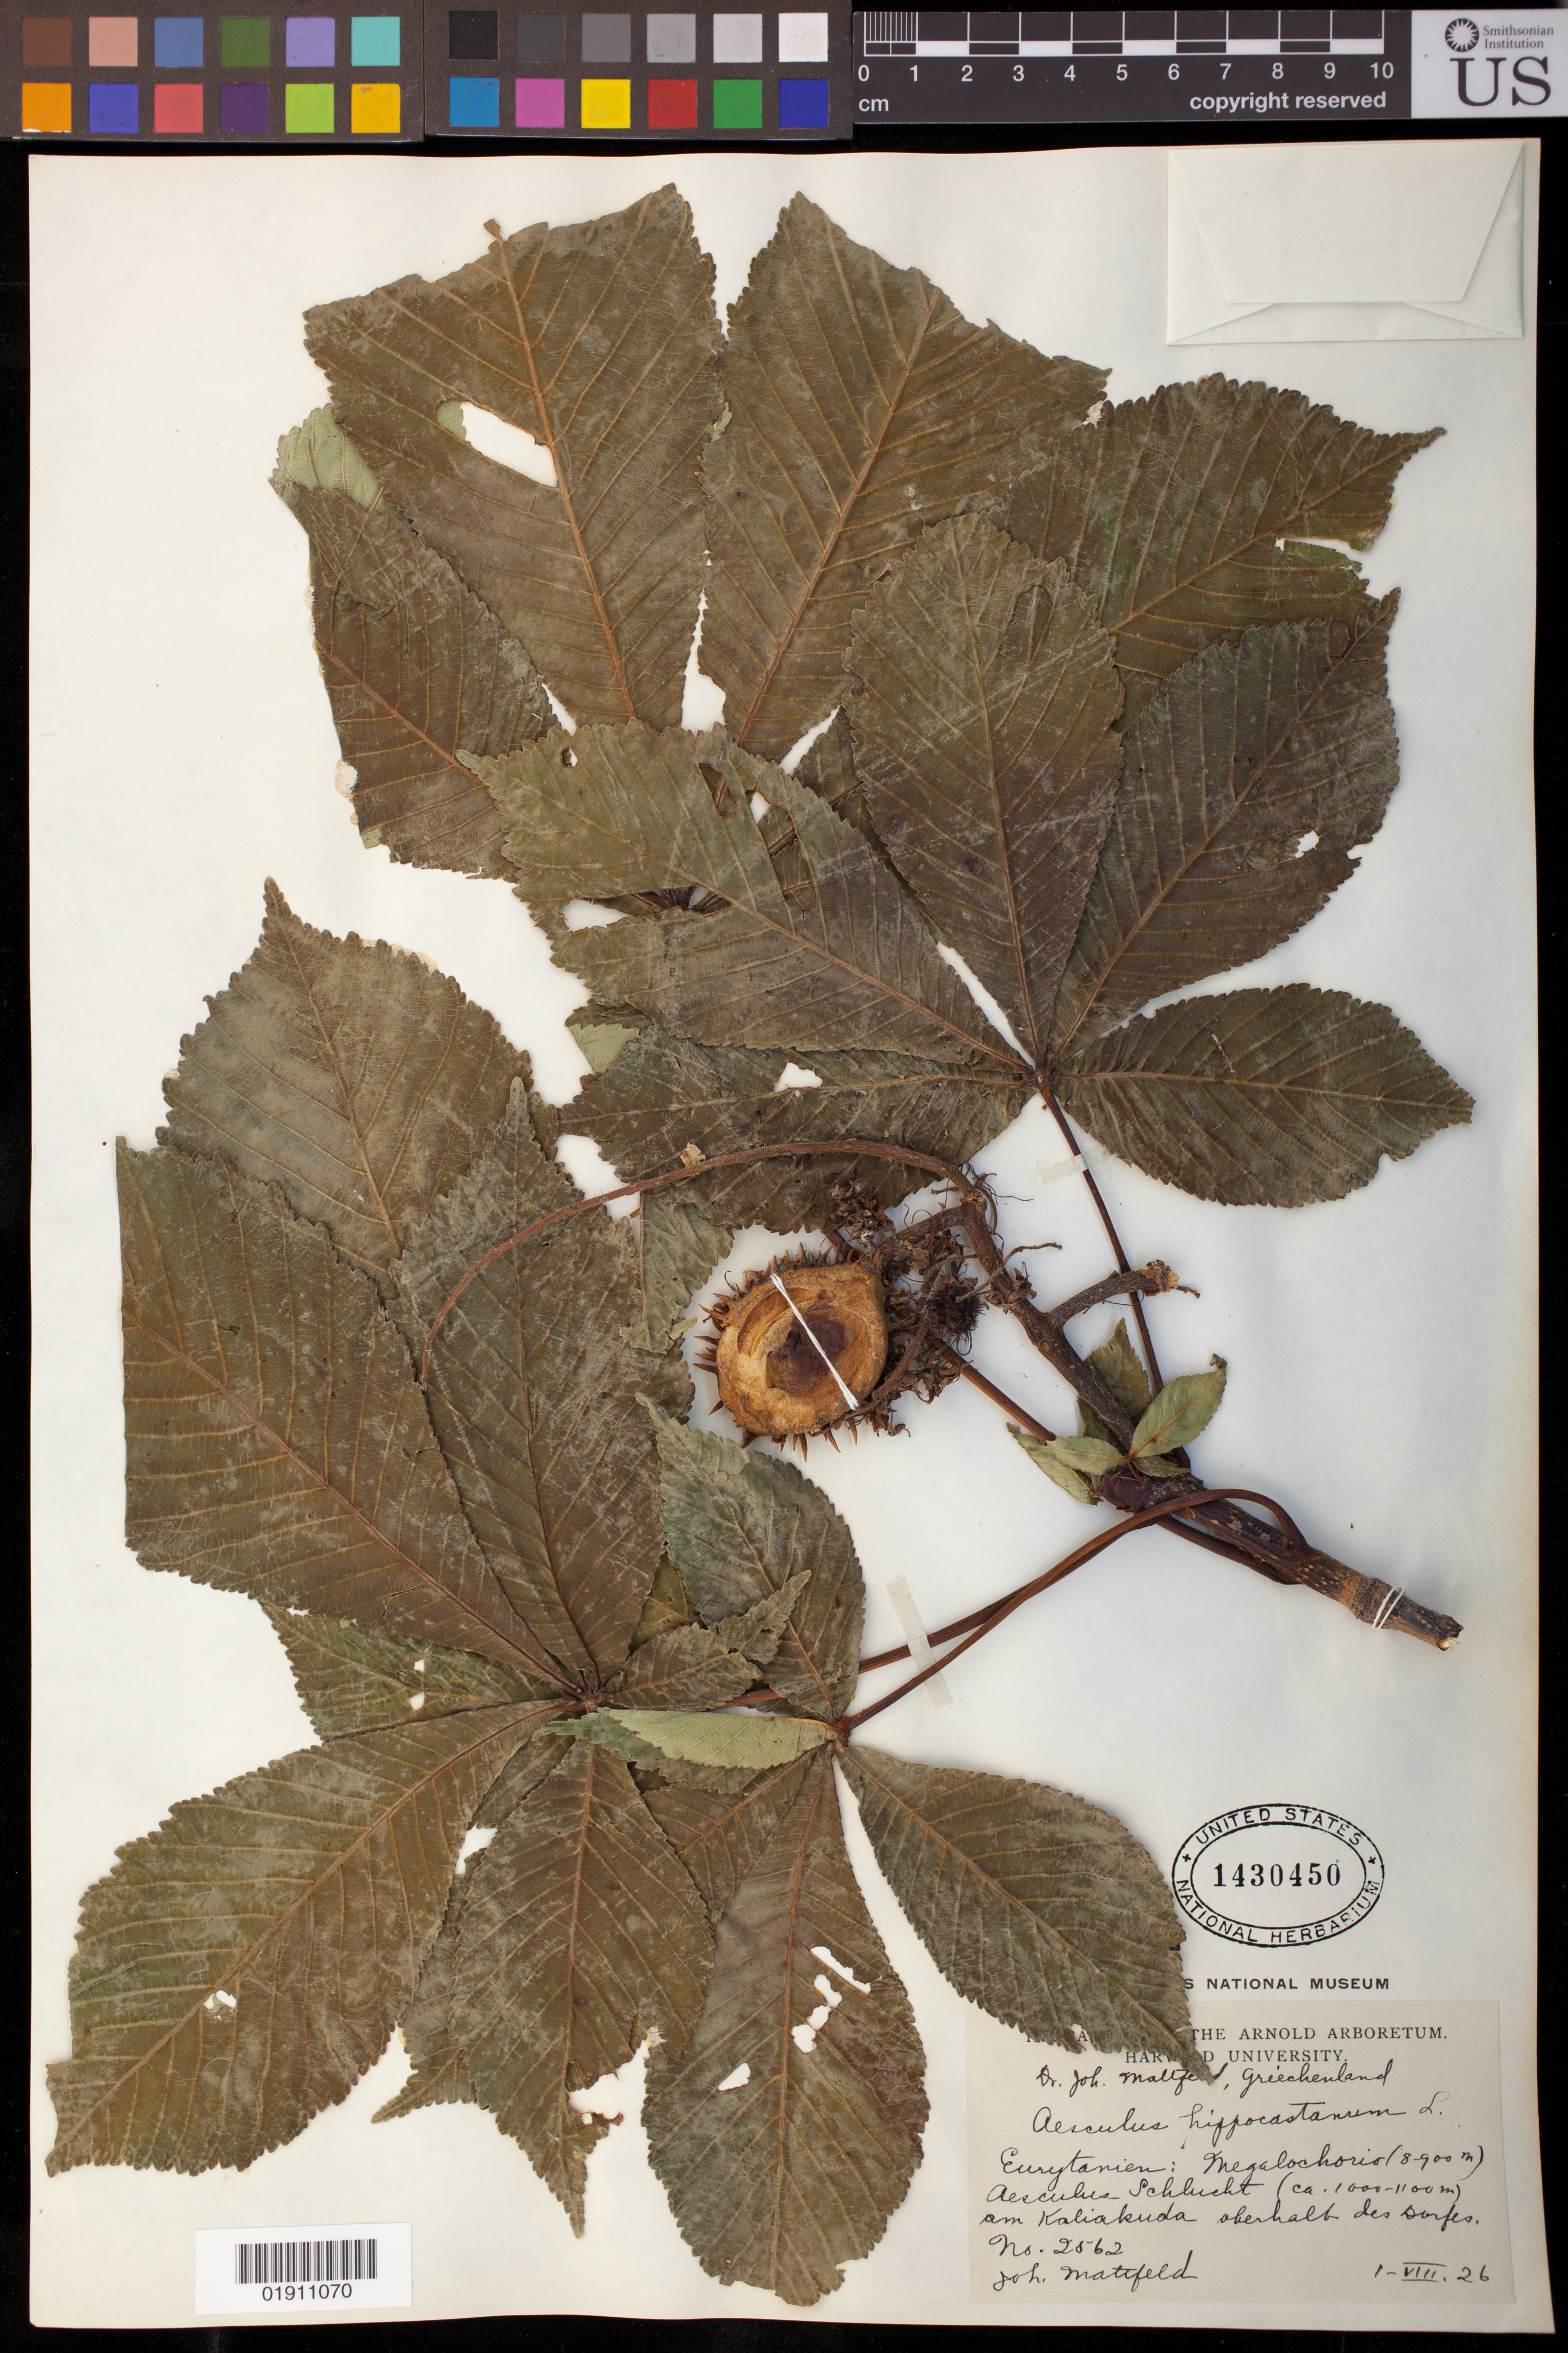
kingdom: Plantae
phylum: Tracheophyta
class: Magnoliopsida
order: Sapindales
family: Sapindaceae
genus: Aesculus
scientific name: Aesculus hippocastanum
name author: L.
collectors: J. Mattfeld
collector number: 2562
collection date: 1926-08-01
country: Greece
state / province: Central Greece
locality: Eurytanien: Megalochorio, Aesculus Schlucht am Kaliakuda [Kaliakouda] oberhalt des Dorfes.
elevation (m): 1000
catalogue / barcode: US 1430450